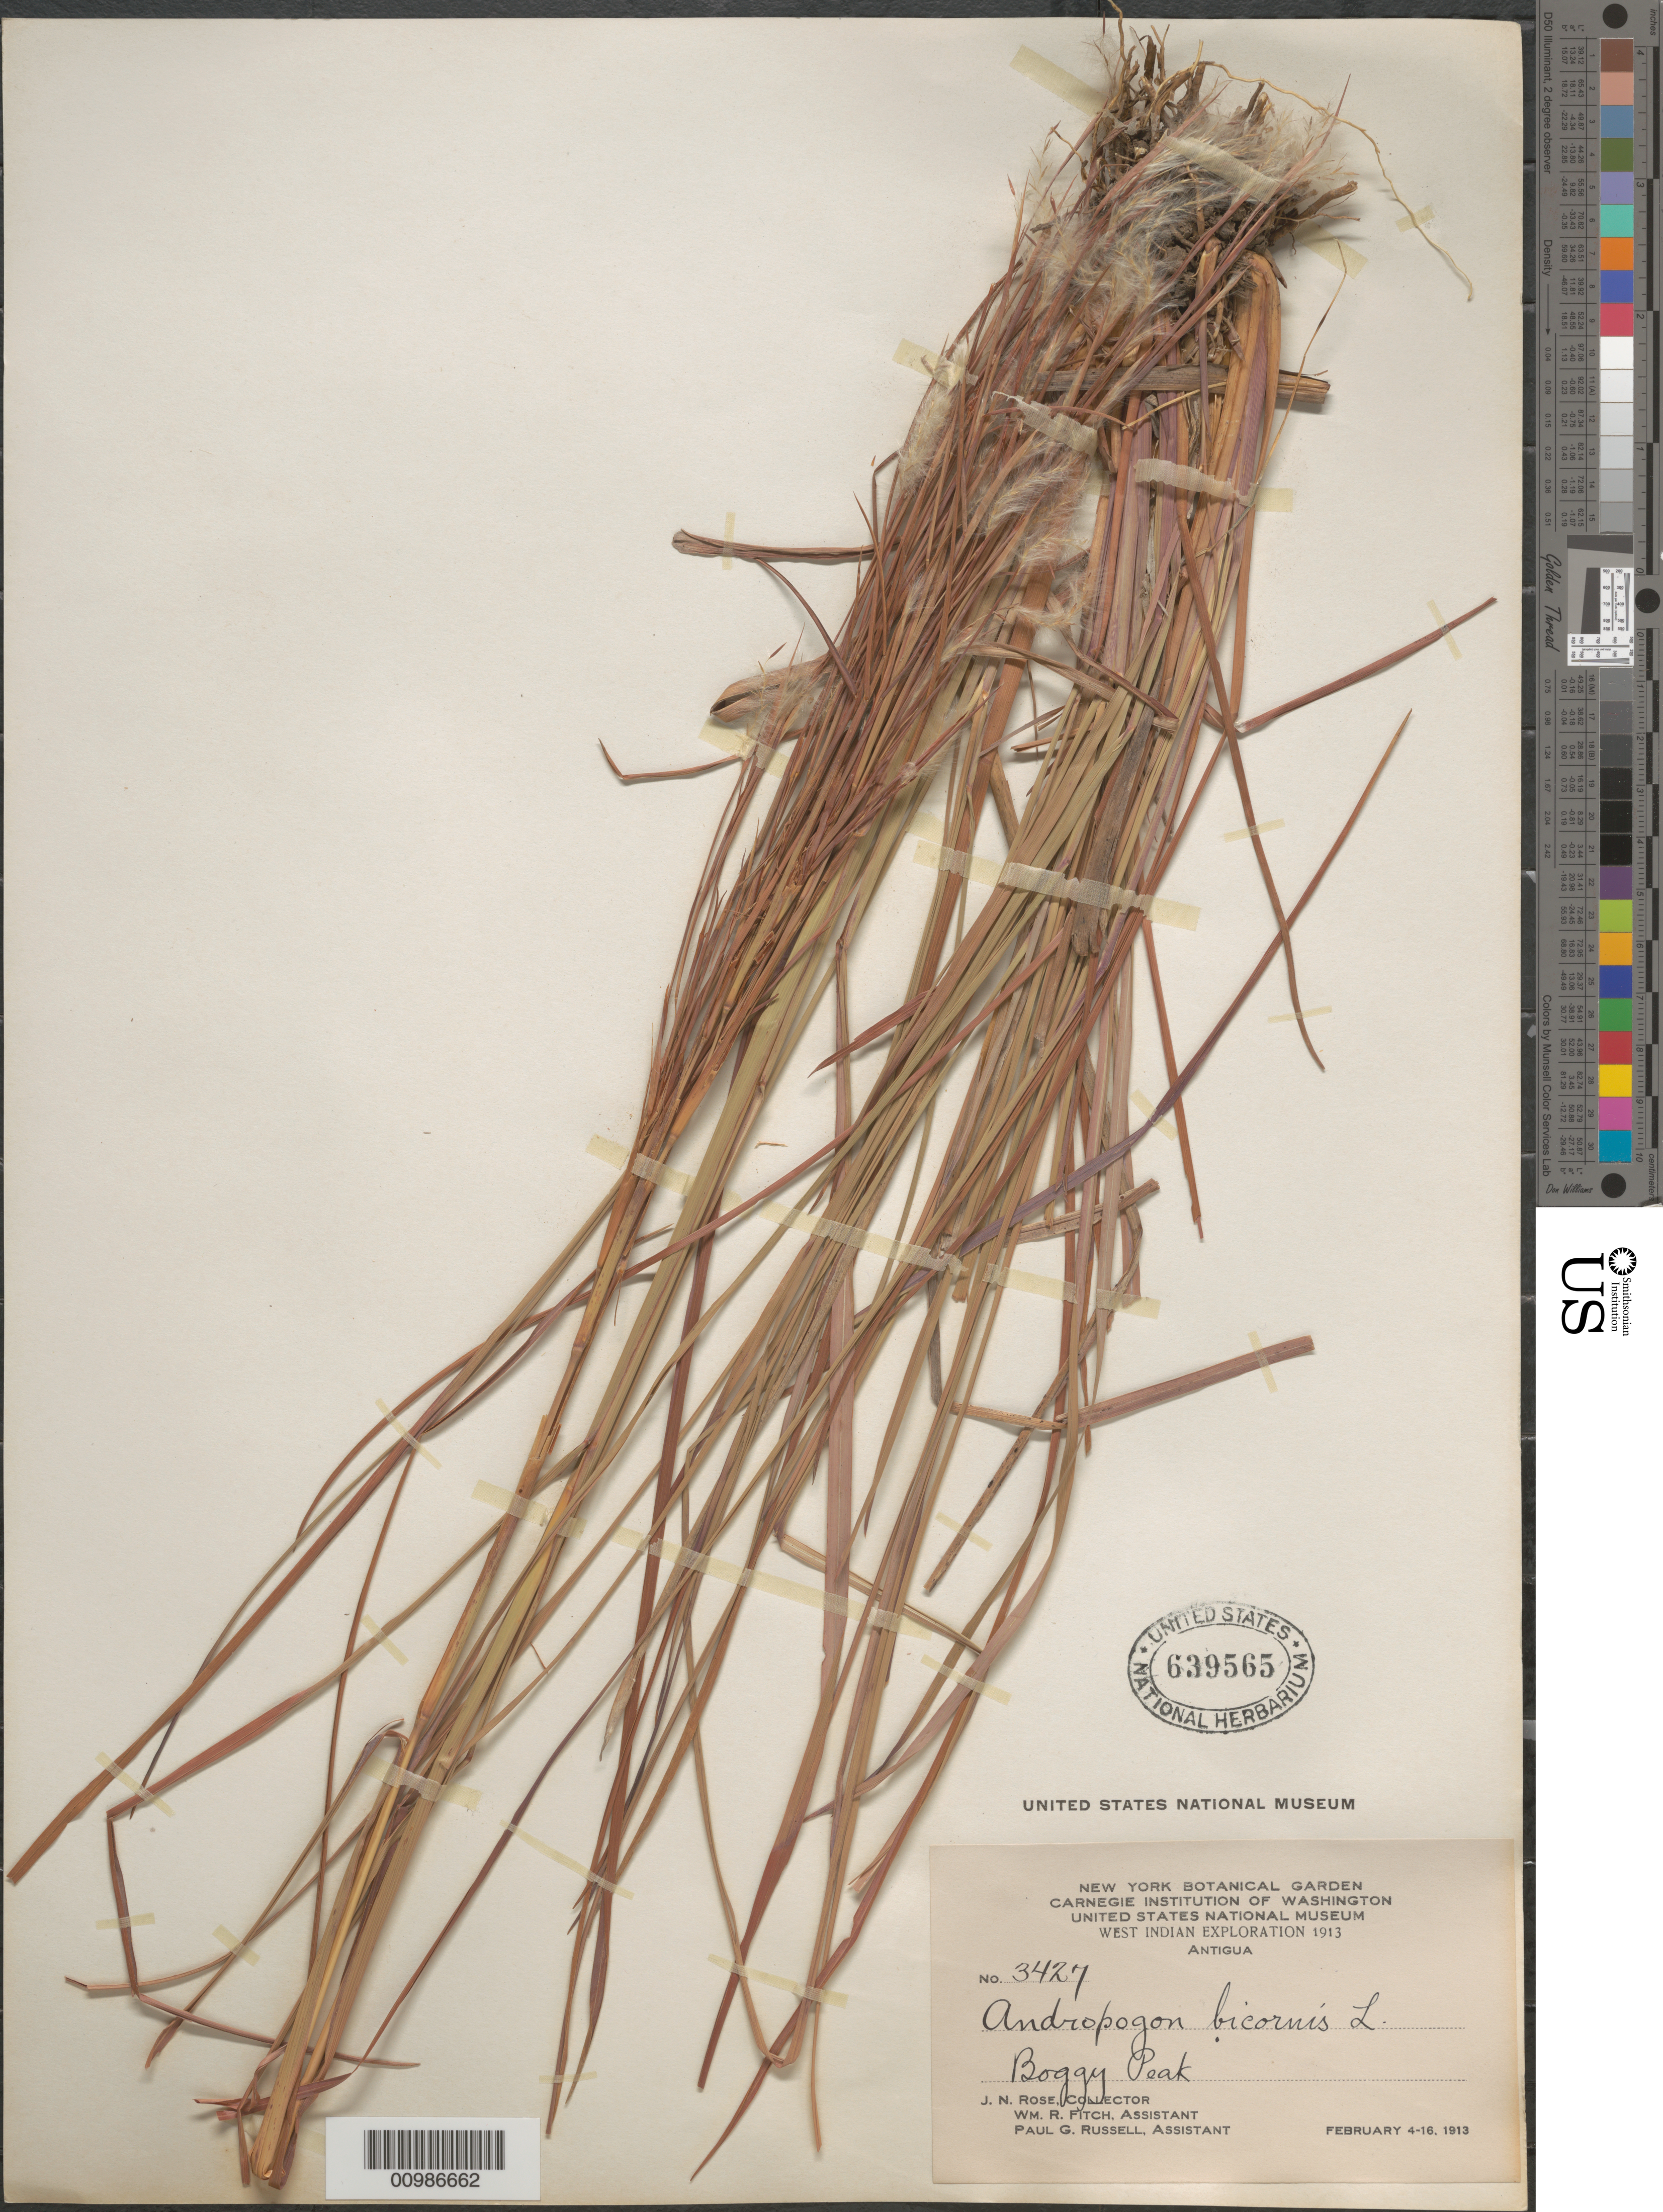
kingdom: Plantae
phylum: Tracheophyta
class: Liliopsida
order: Poales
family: Poaceae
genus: Andropogon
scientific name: Andropogon bicornis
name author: L.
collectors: J. N. Rose, P. G. Russell & W. R. Fitch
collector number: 3427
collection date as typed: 04 Feb 1913 to16 Feb 1913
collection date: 1913-02-04/1913-02-16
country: Antigua and Barbuda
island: Antigua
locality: Boggy Peak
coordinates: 0 N, 0 E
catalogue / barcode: US 639565